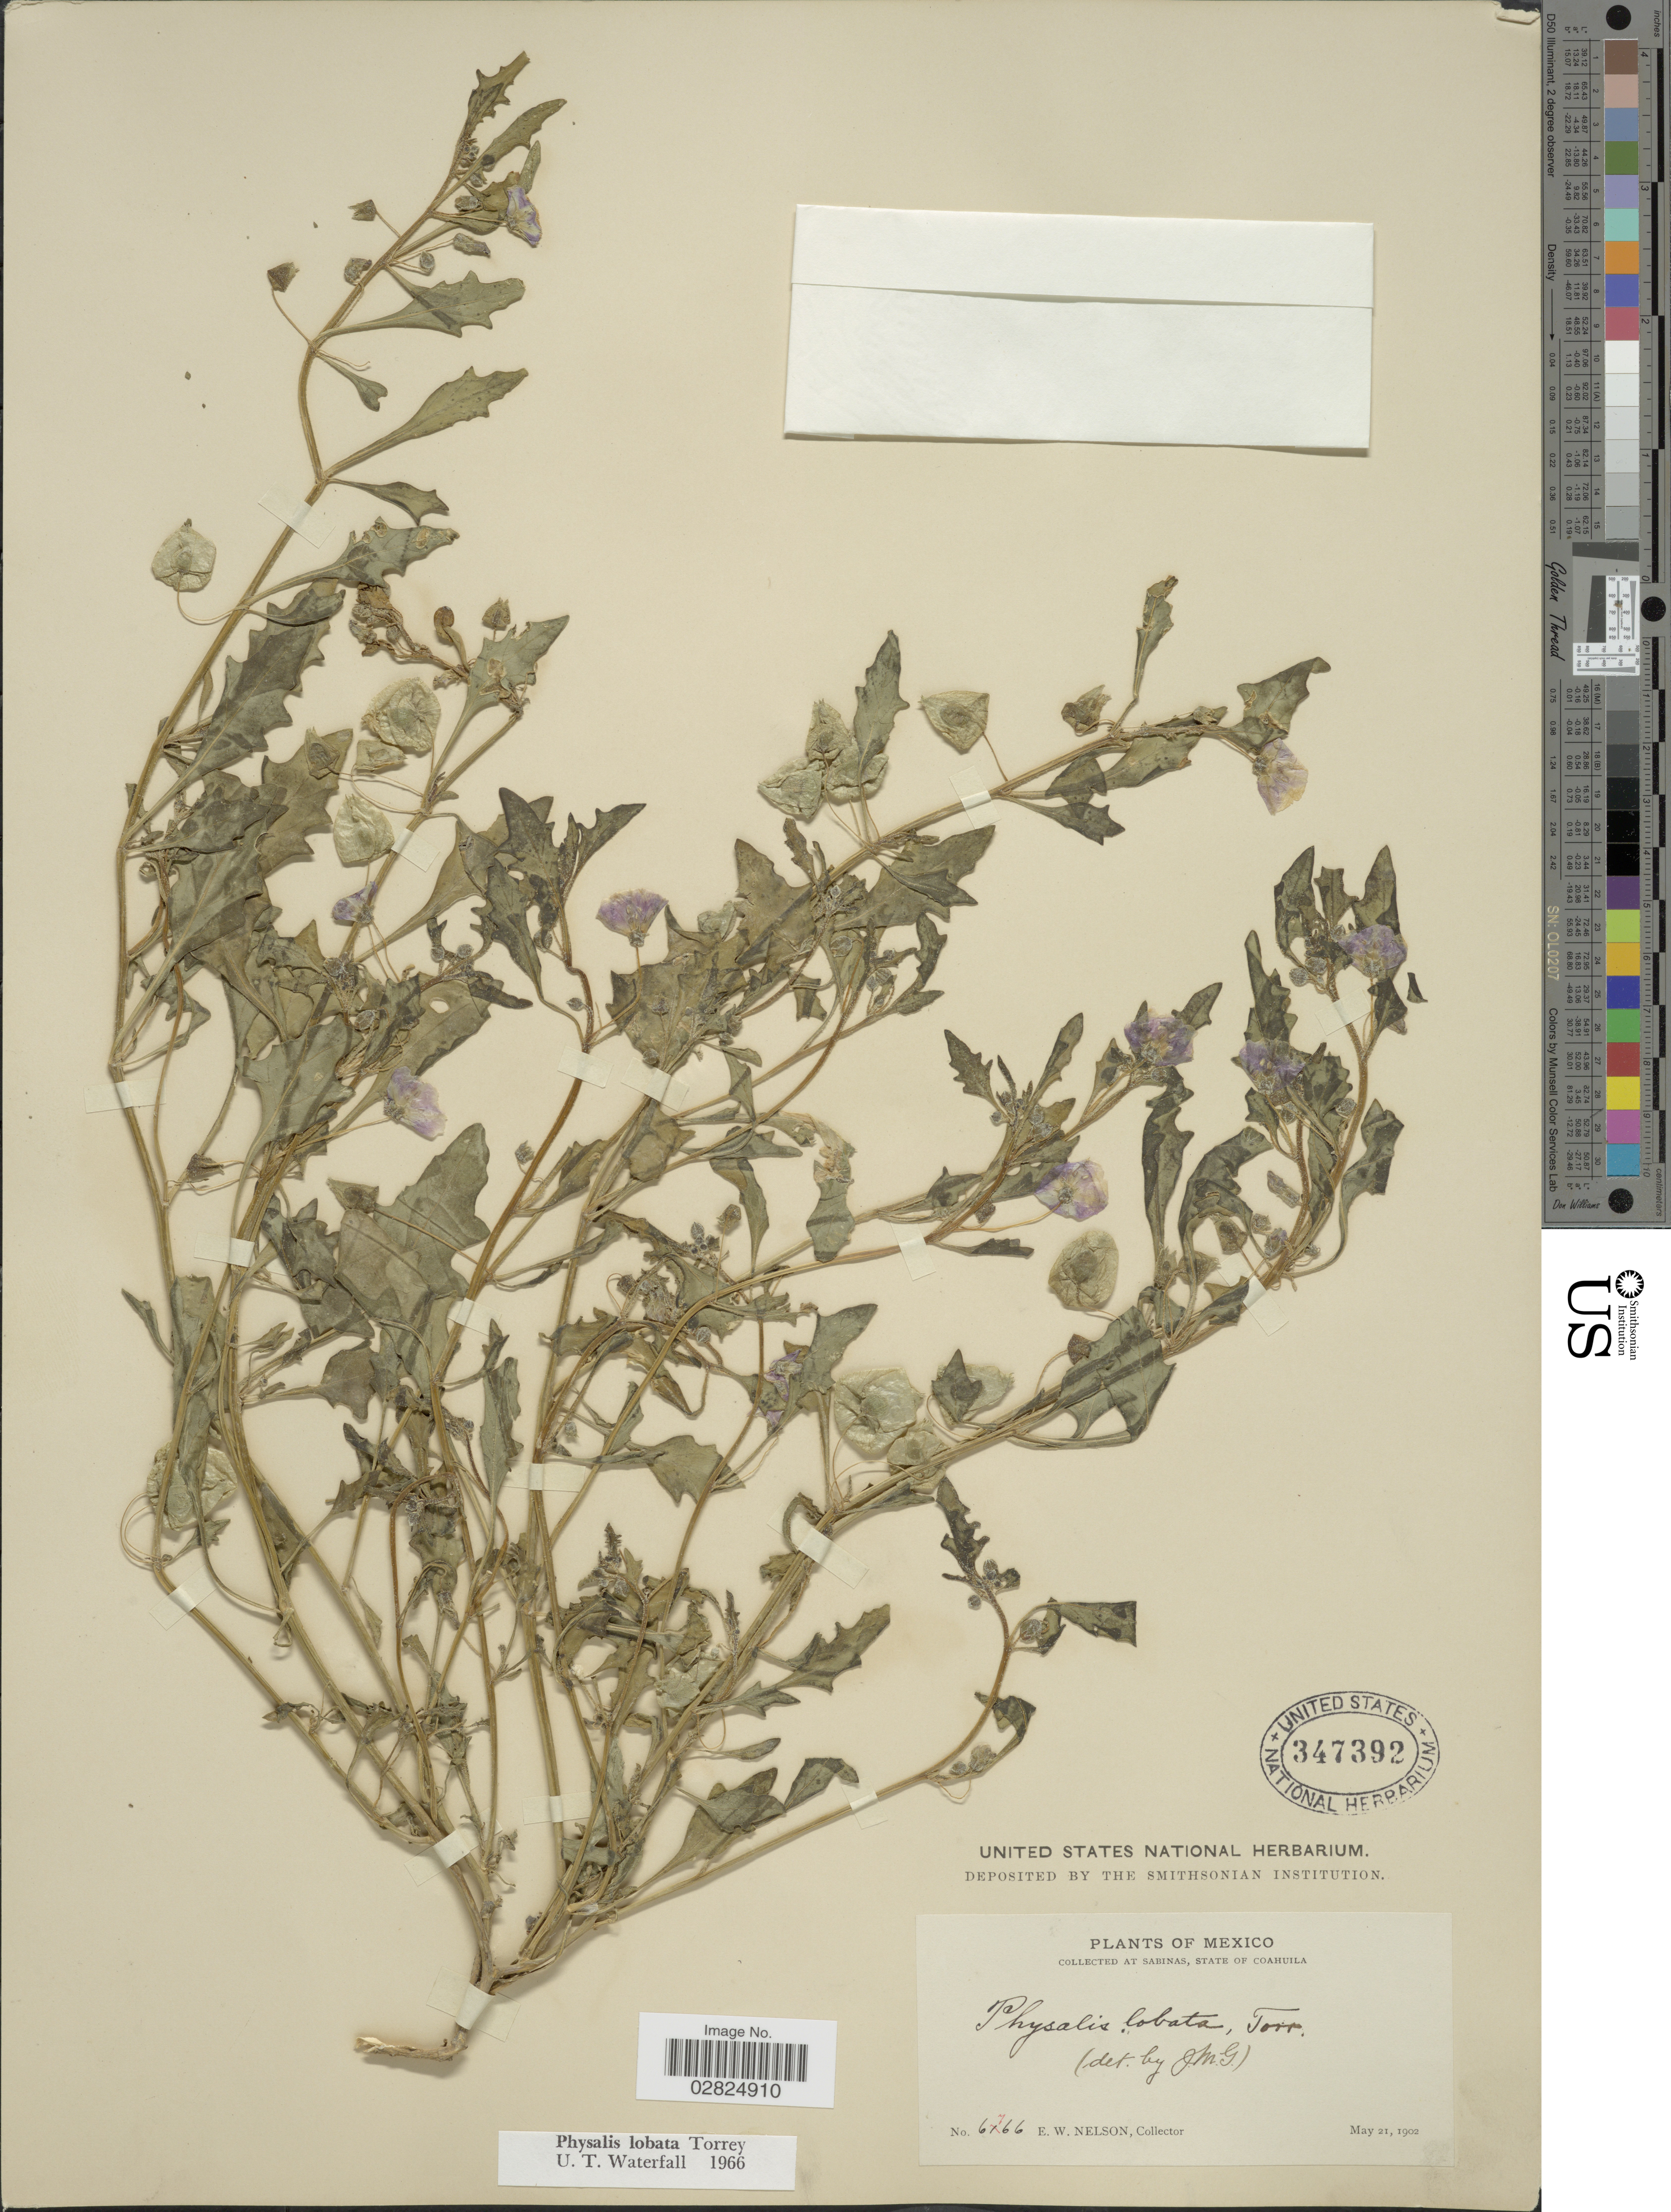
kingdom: Plantae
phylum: Tracheophyta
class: Magnoliopsida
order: Solanales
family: Solanaceae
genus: Physalis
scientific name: Physalis lobata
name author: Torr.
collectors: E. W. Nelson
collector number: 6766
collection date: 1902-05-21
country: Mexico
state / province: Coahuila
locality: Sabinas.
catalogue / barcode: US 347392